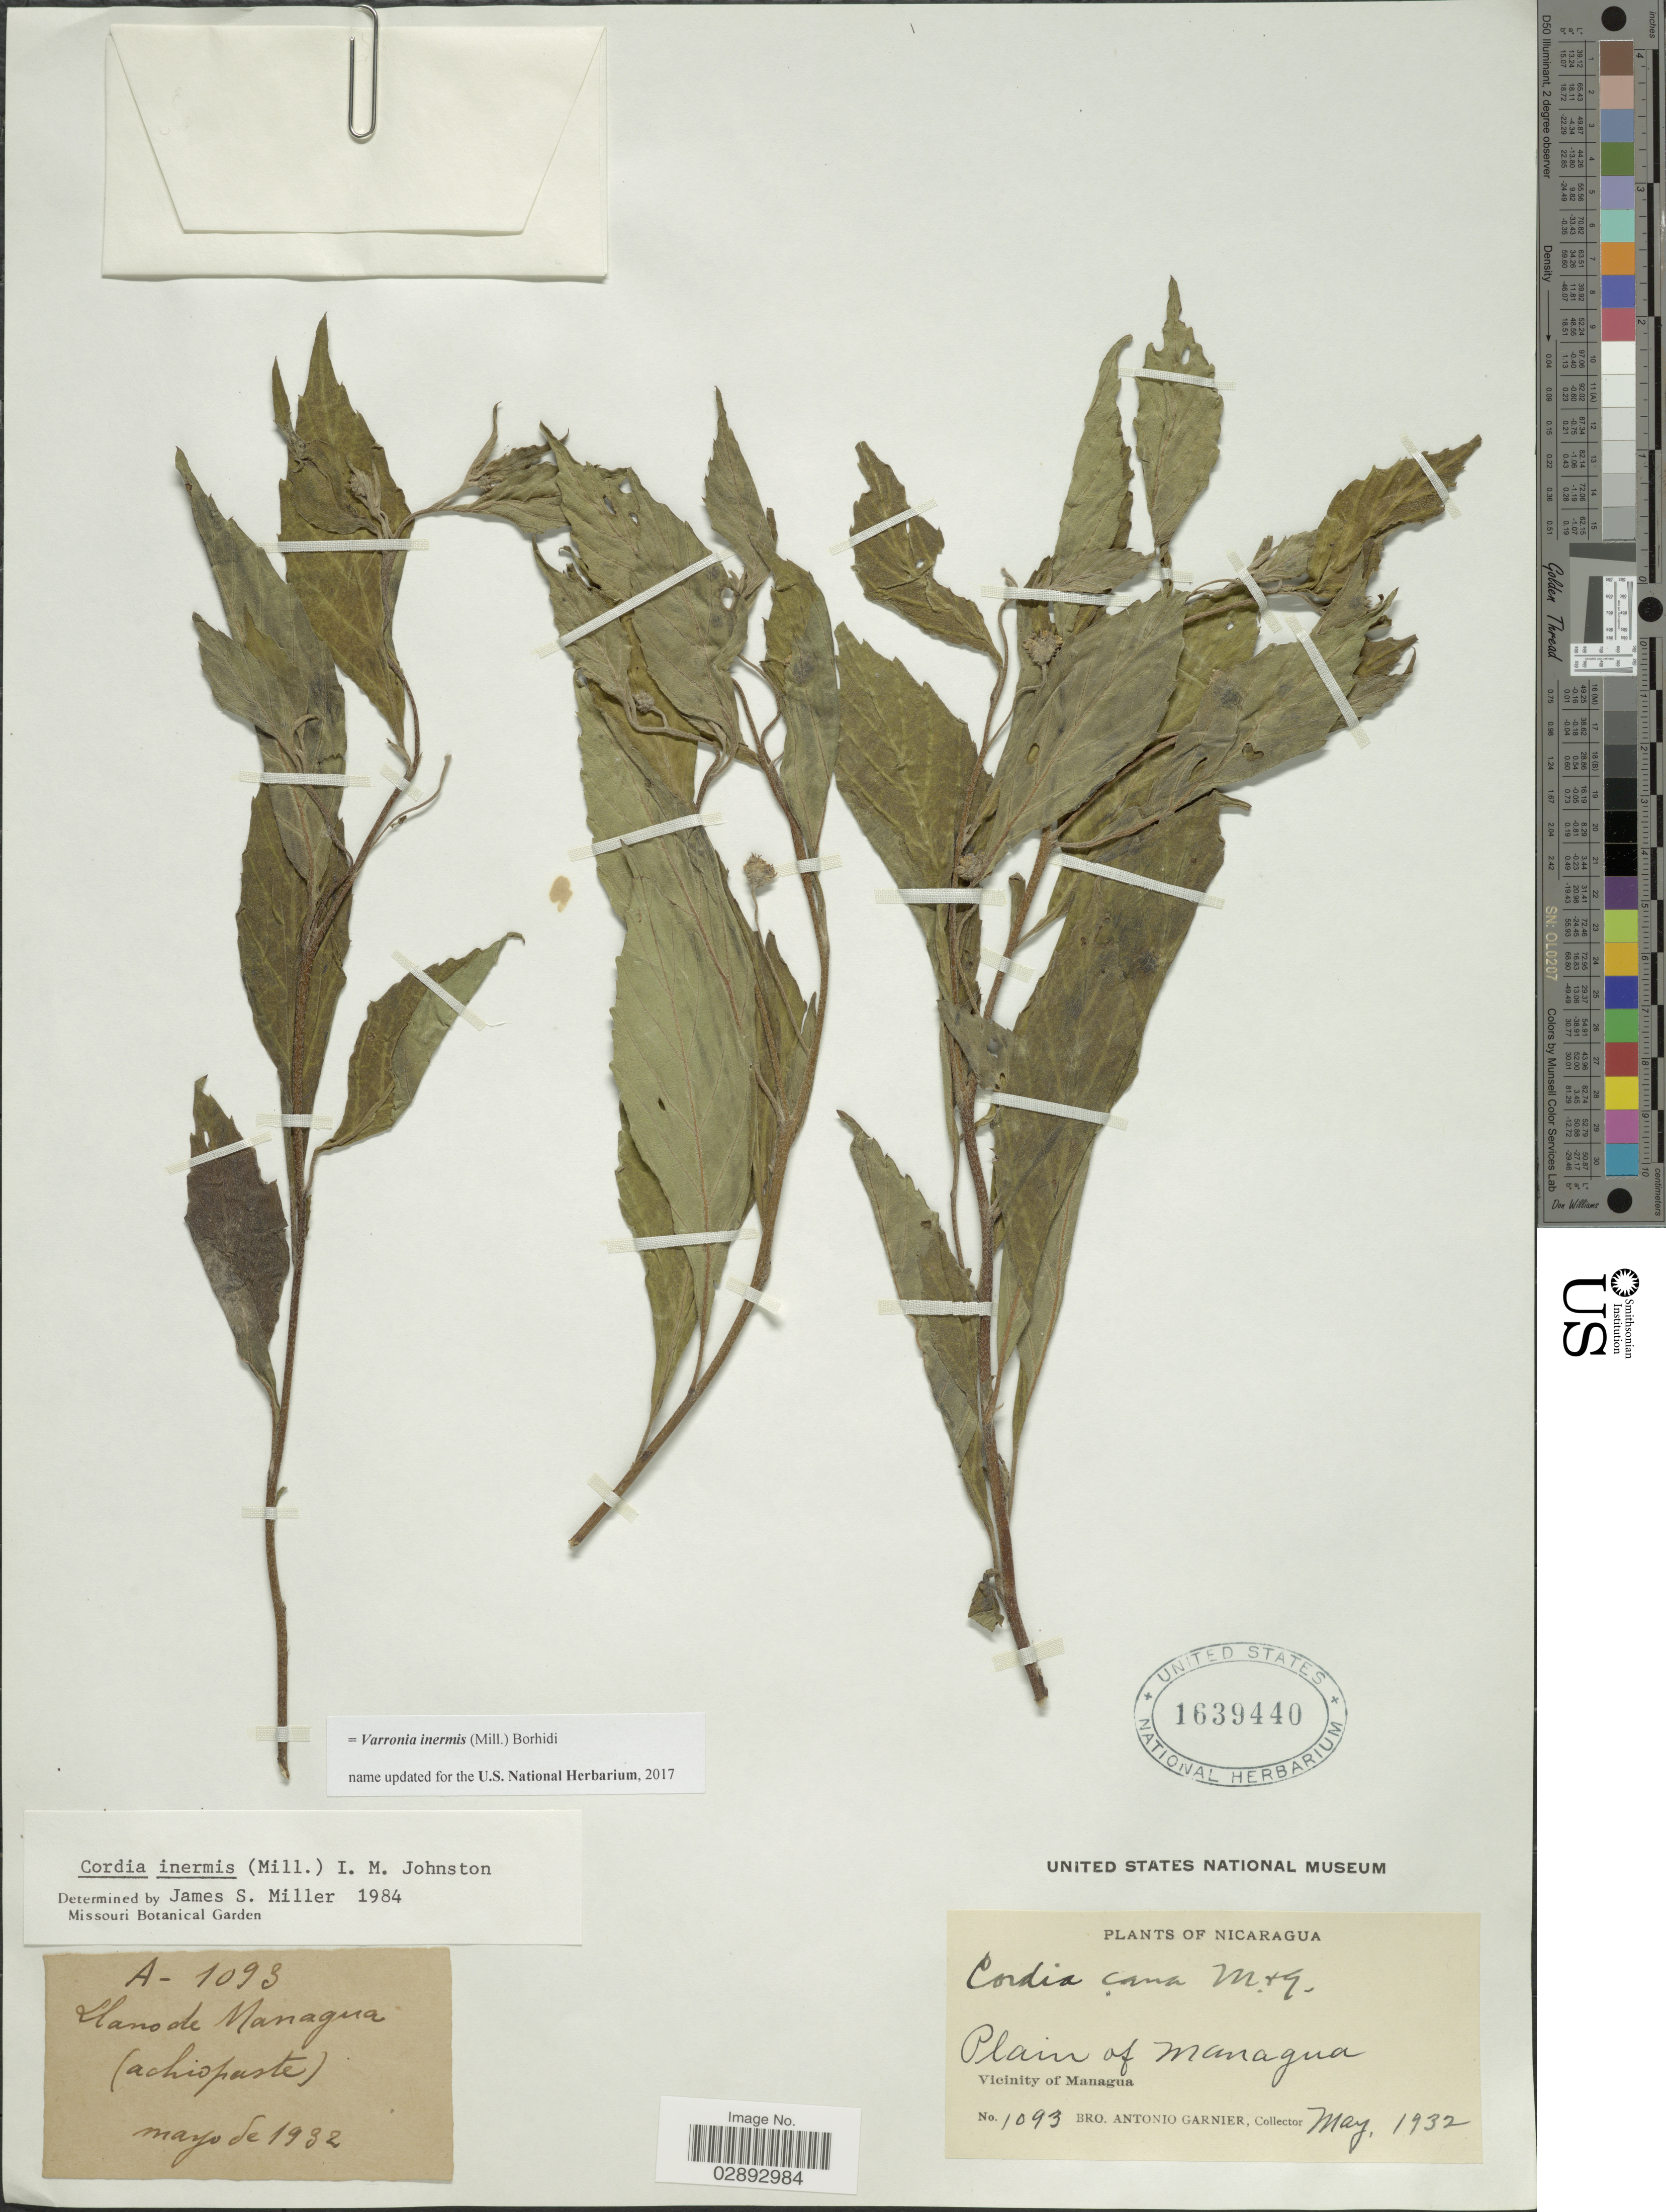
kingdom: Plantae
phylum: Tracheophyta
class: Magnoliopsida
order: Boraginales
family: Cordiaceae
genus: Varronia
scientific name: Varronia inermis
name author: (Mill.) Borhidi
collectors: Bro. A. Garnier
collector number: A-1093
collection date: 1932-05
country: Nicaragua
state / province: Managua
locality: Plain of Managua. Vicinity of Managua.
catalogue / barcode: US 1639440